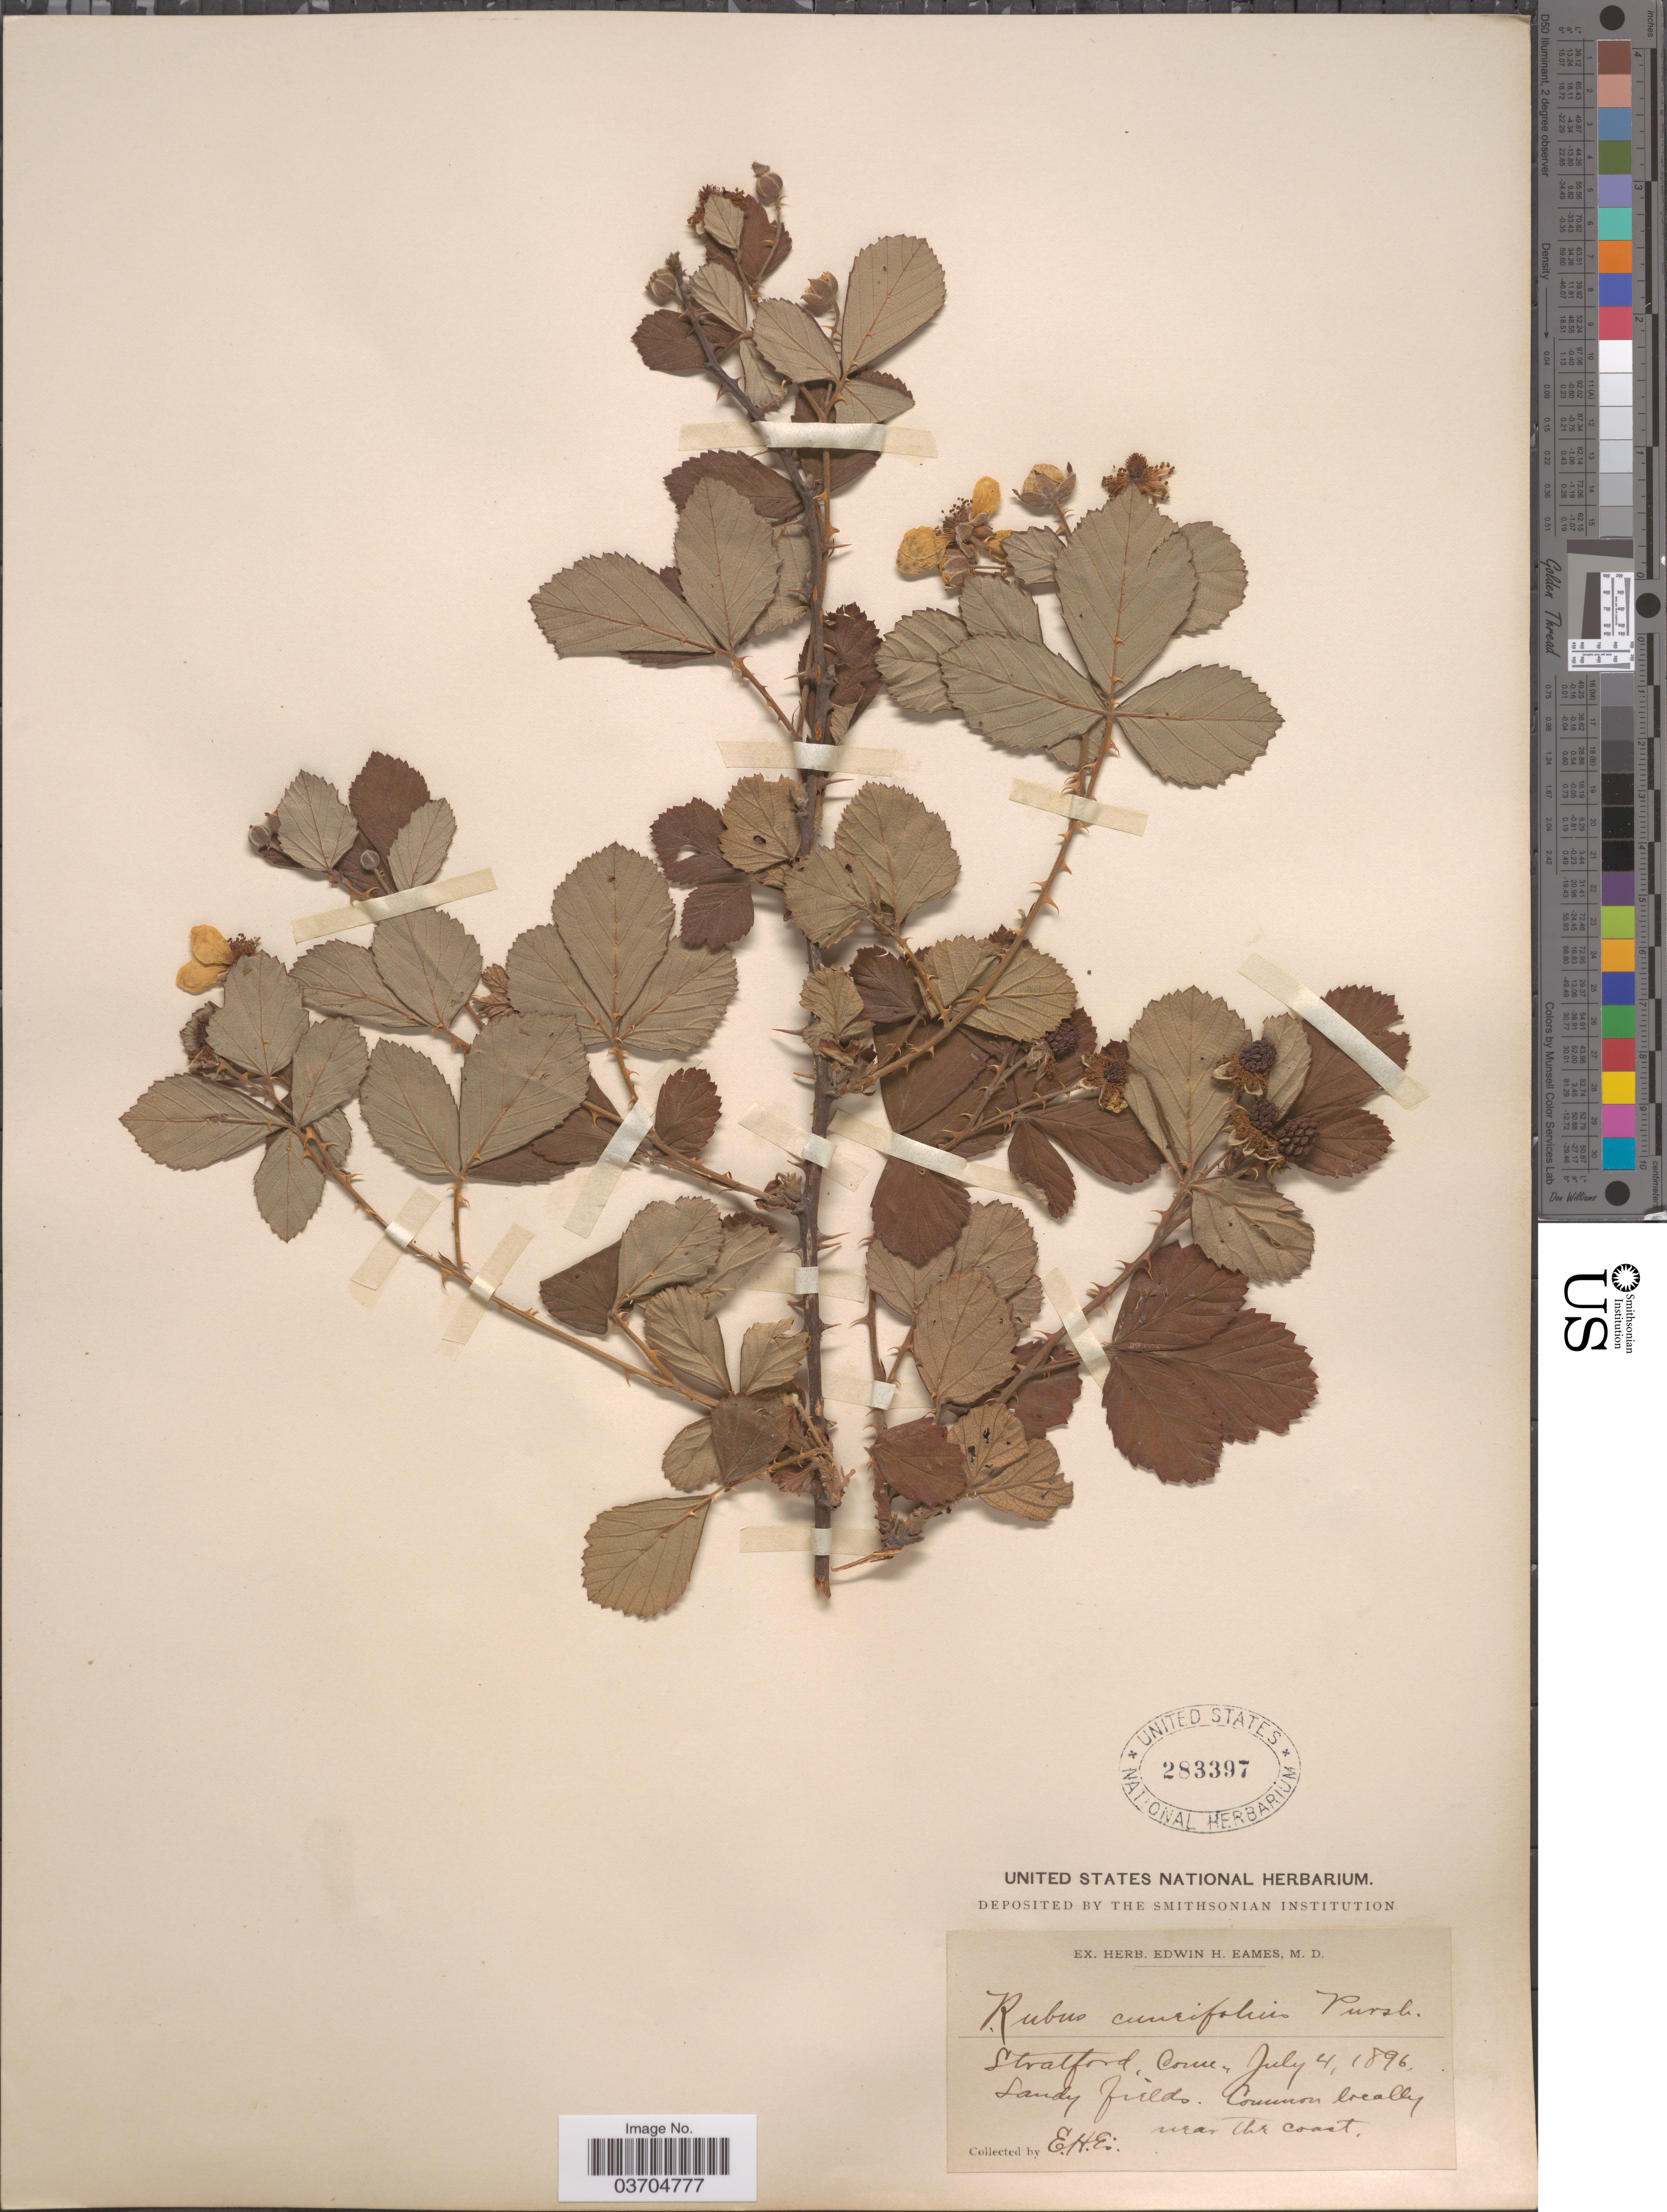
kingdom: Plantae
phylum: Tracheophyta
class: Magnoliopsida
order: Rosales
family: Rosaceae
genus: Rubus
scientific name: Rubus cuneifolius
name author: Pursh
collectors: E. H. Eames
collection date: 1896-07-04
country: United States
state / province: Connecticut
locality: Stratford. Near the coast.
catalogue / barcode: US 283397